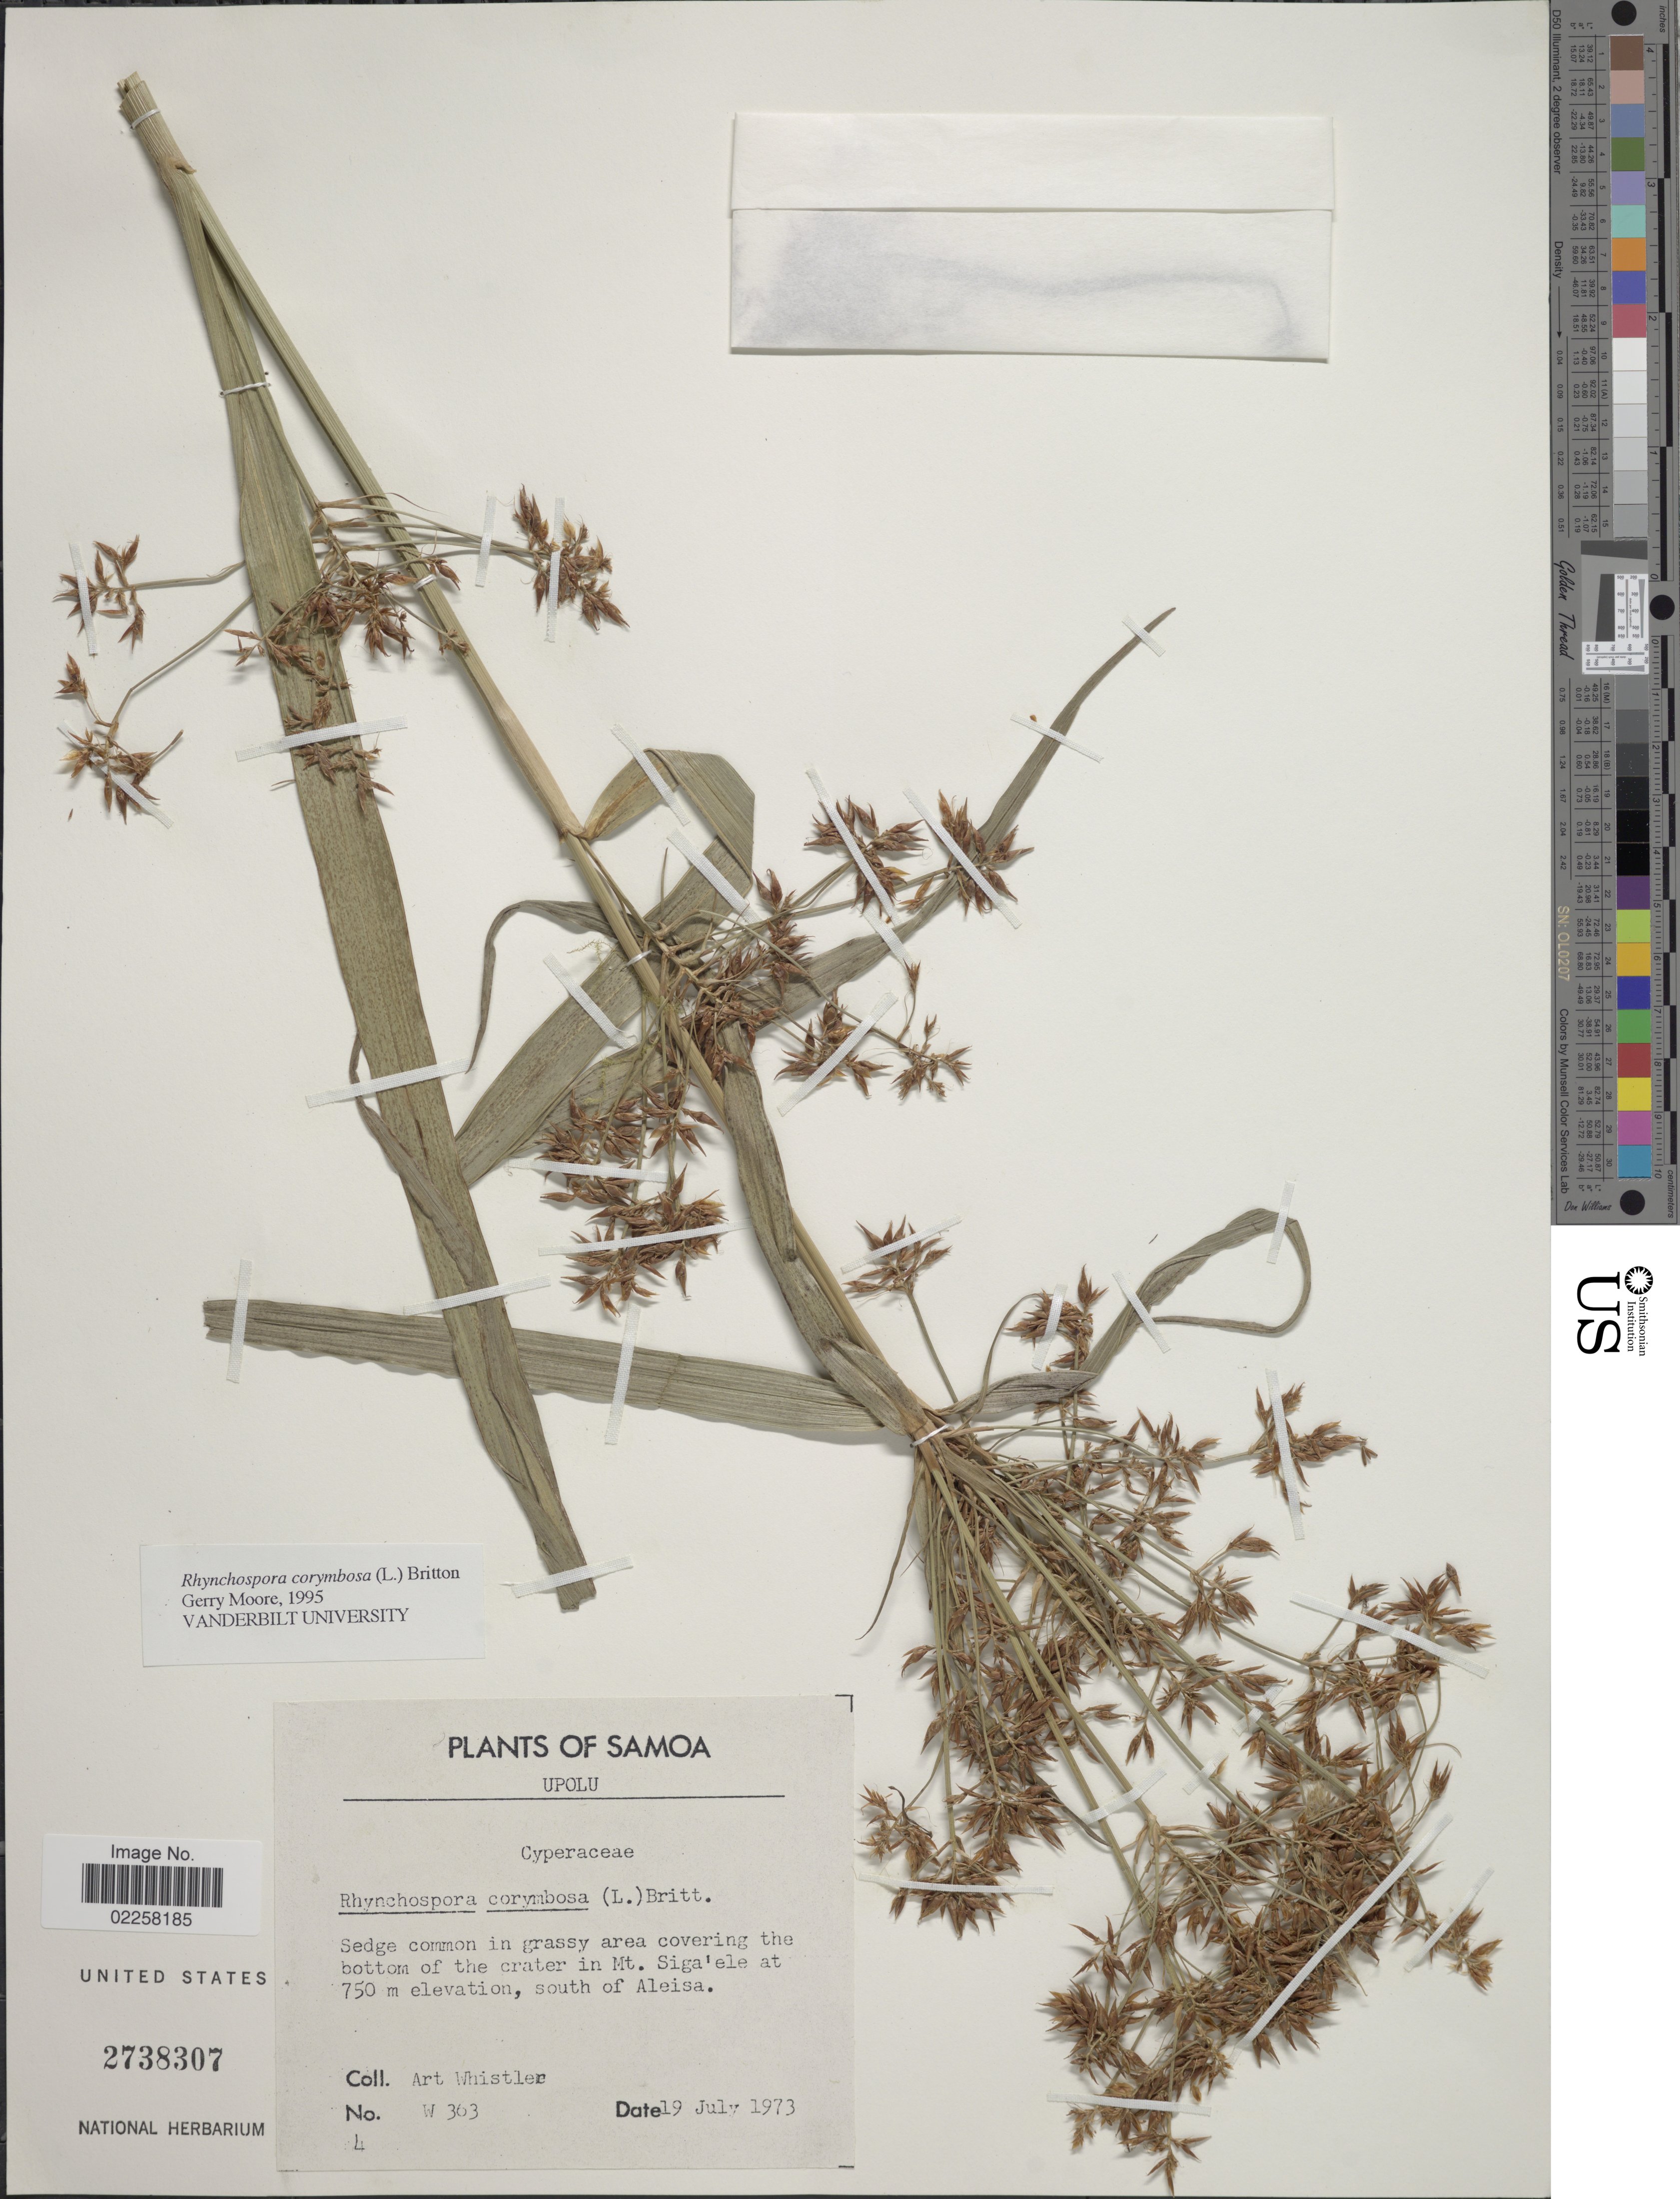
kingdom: Plantae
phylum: Tracheophyta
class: Liliopsida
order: Poales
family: Cyperaceae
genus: Rhynchospora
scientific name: Rhynchospora corymbosa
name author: (L.) Britton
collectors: A. Whistler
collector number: W363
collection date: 1973-07-19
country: Samoa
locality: Upolu. In grassy area covering the bottom of the crater in Mt. Siga'ele, south of Aleisa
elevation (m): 750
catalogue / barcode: US 2738307